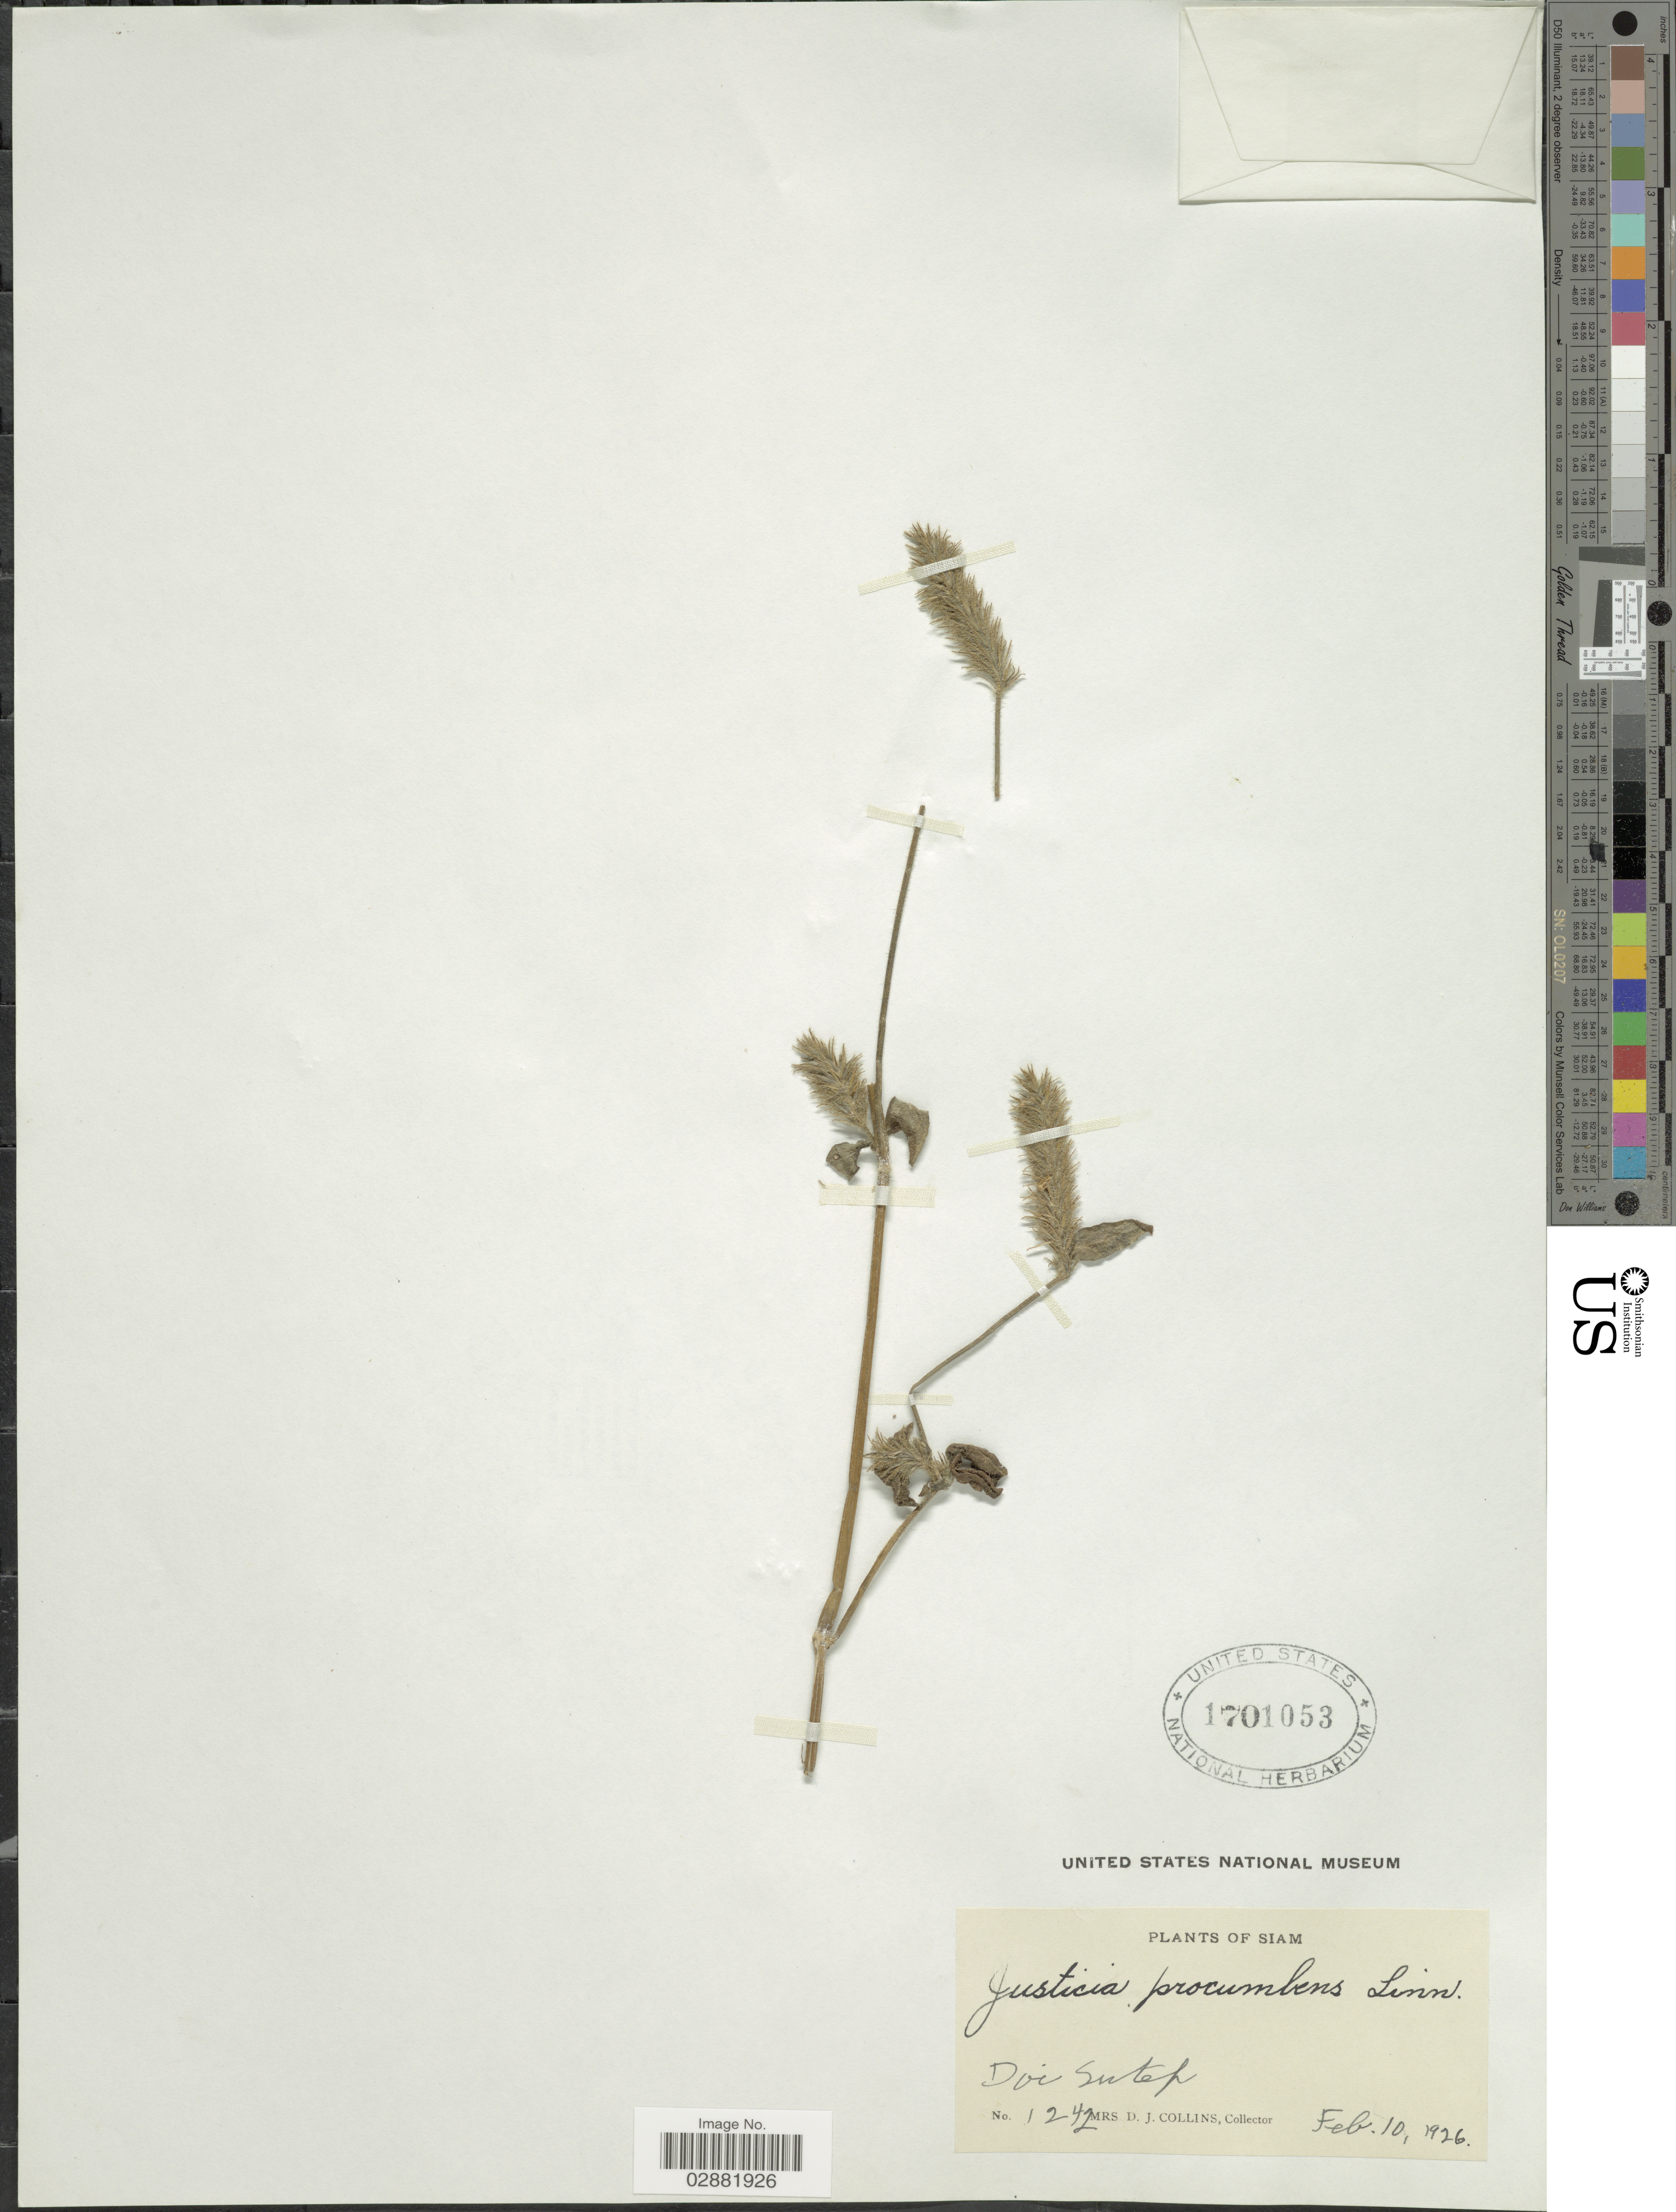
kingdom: Plantae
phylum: Tracheophyta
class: Magnoliopsida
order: Lamiales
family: Acanthaceae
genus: Justicia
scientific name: Justicia procumbens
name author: L.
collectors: Mrs. D. J. Collins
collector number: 1242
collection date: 1926-02-10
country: Thailand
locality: Siam, Doi Sutep.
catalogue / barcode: US 1701053